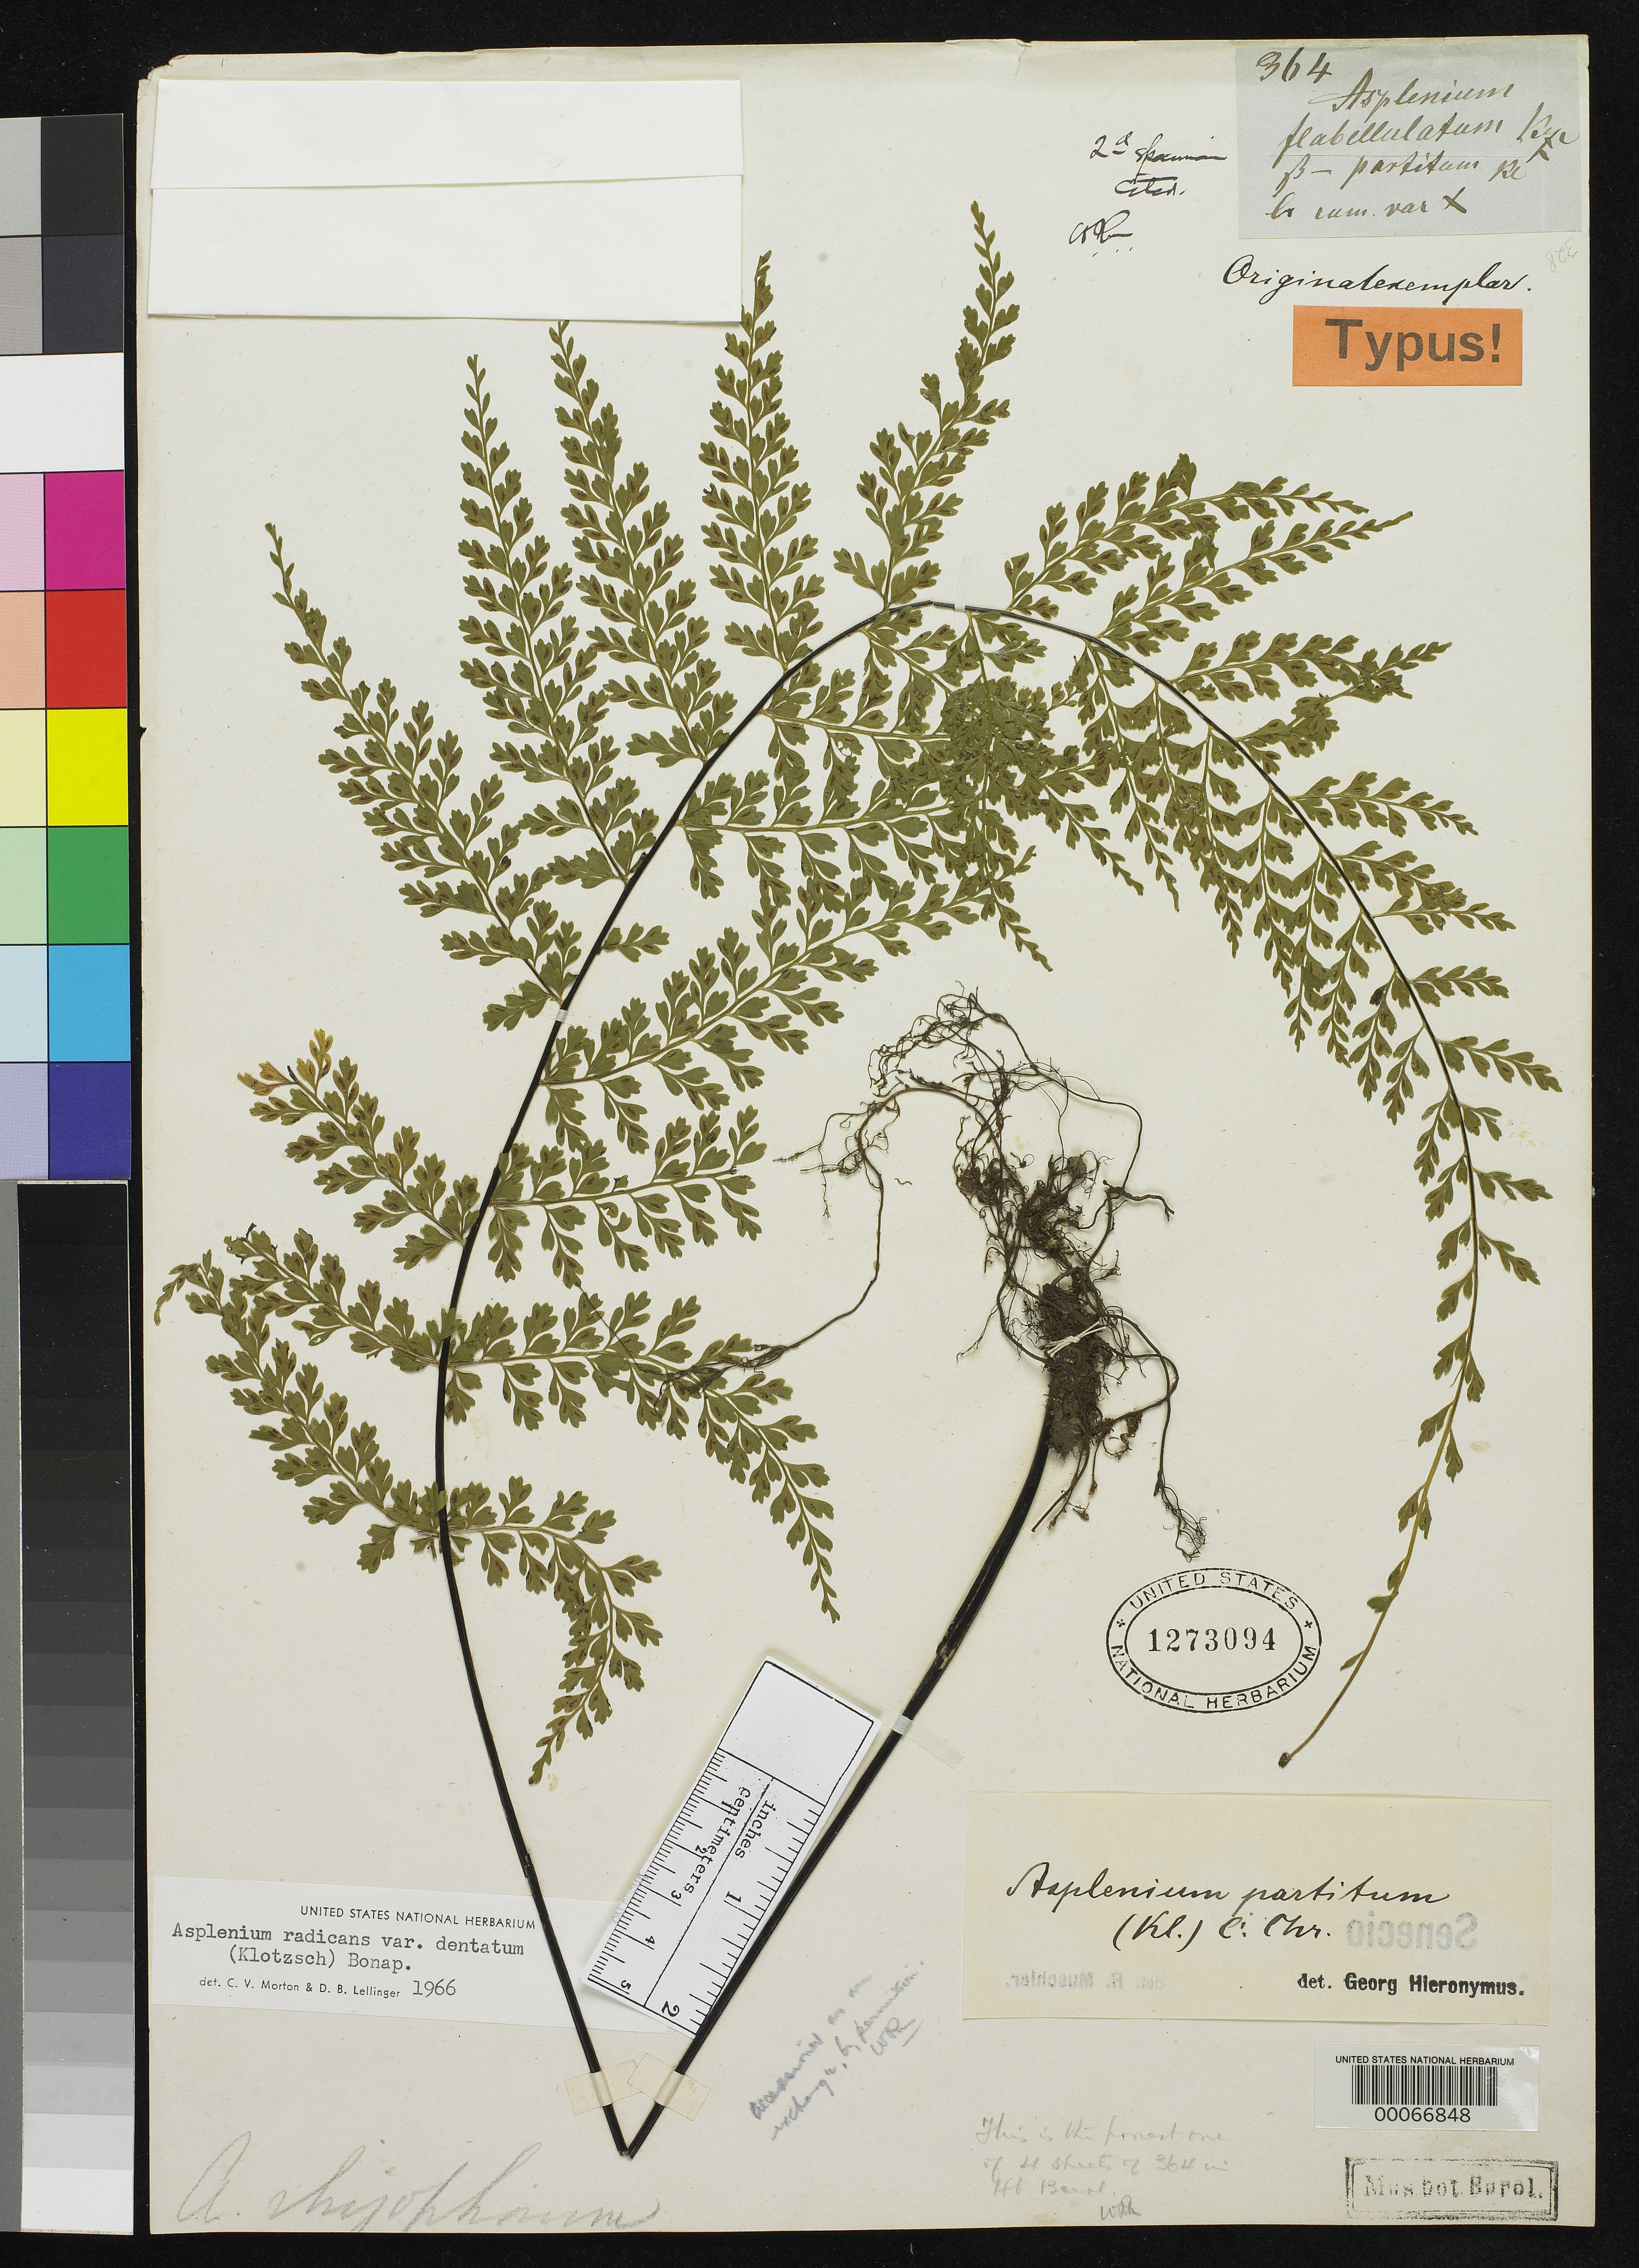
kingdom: Plantae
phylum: Tracheophyta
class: Polypodiopsida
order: Polypodiales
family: Aspleniaceae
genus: Asplenium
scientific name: Asplenium flabellulatum var. partitum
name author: Klotzsch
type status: Isosyntype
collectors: A. Moritz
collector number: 364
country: Venezuela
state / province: Mérida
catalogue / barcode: US 1273094